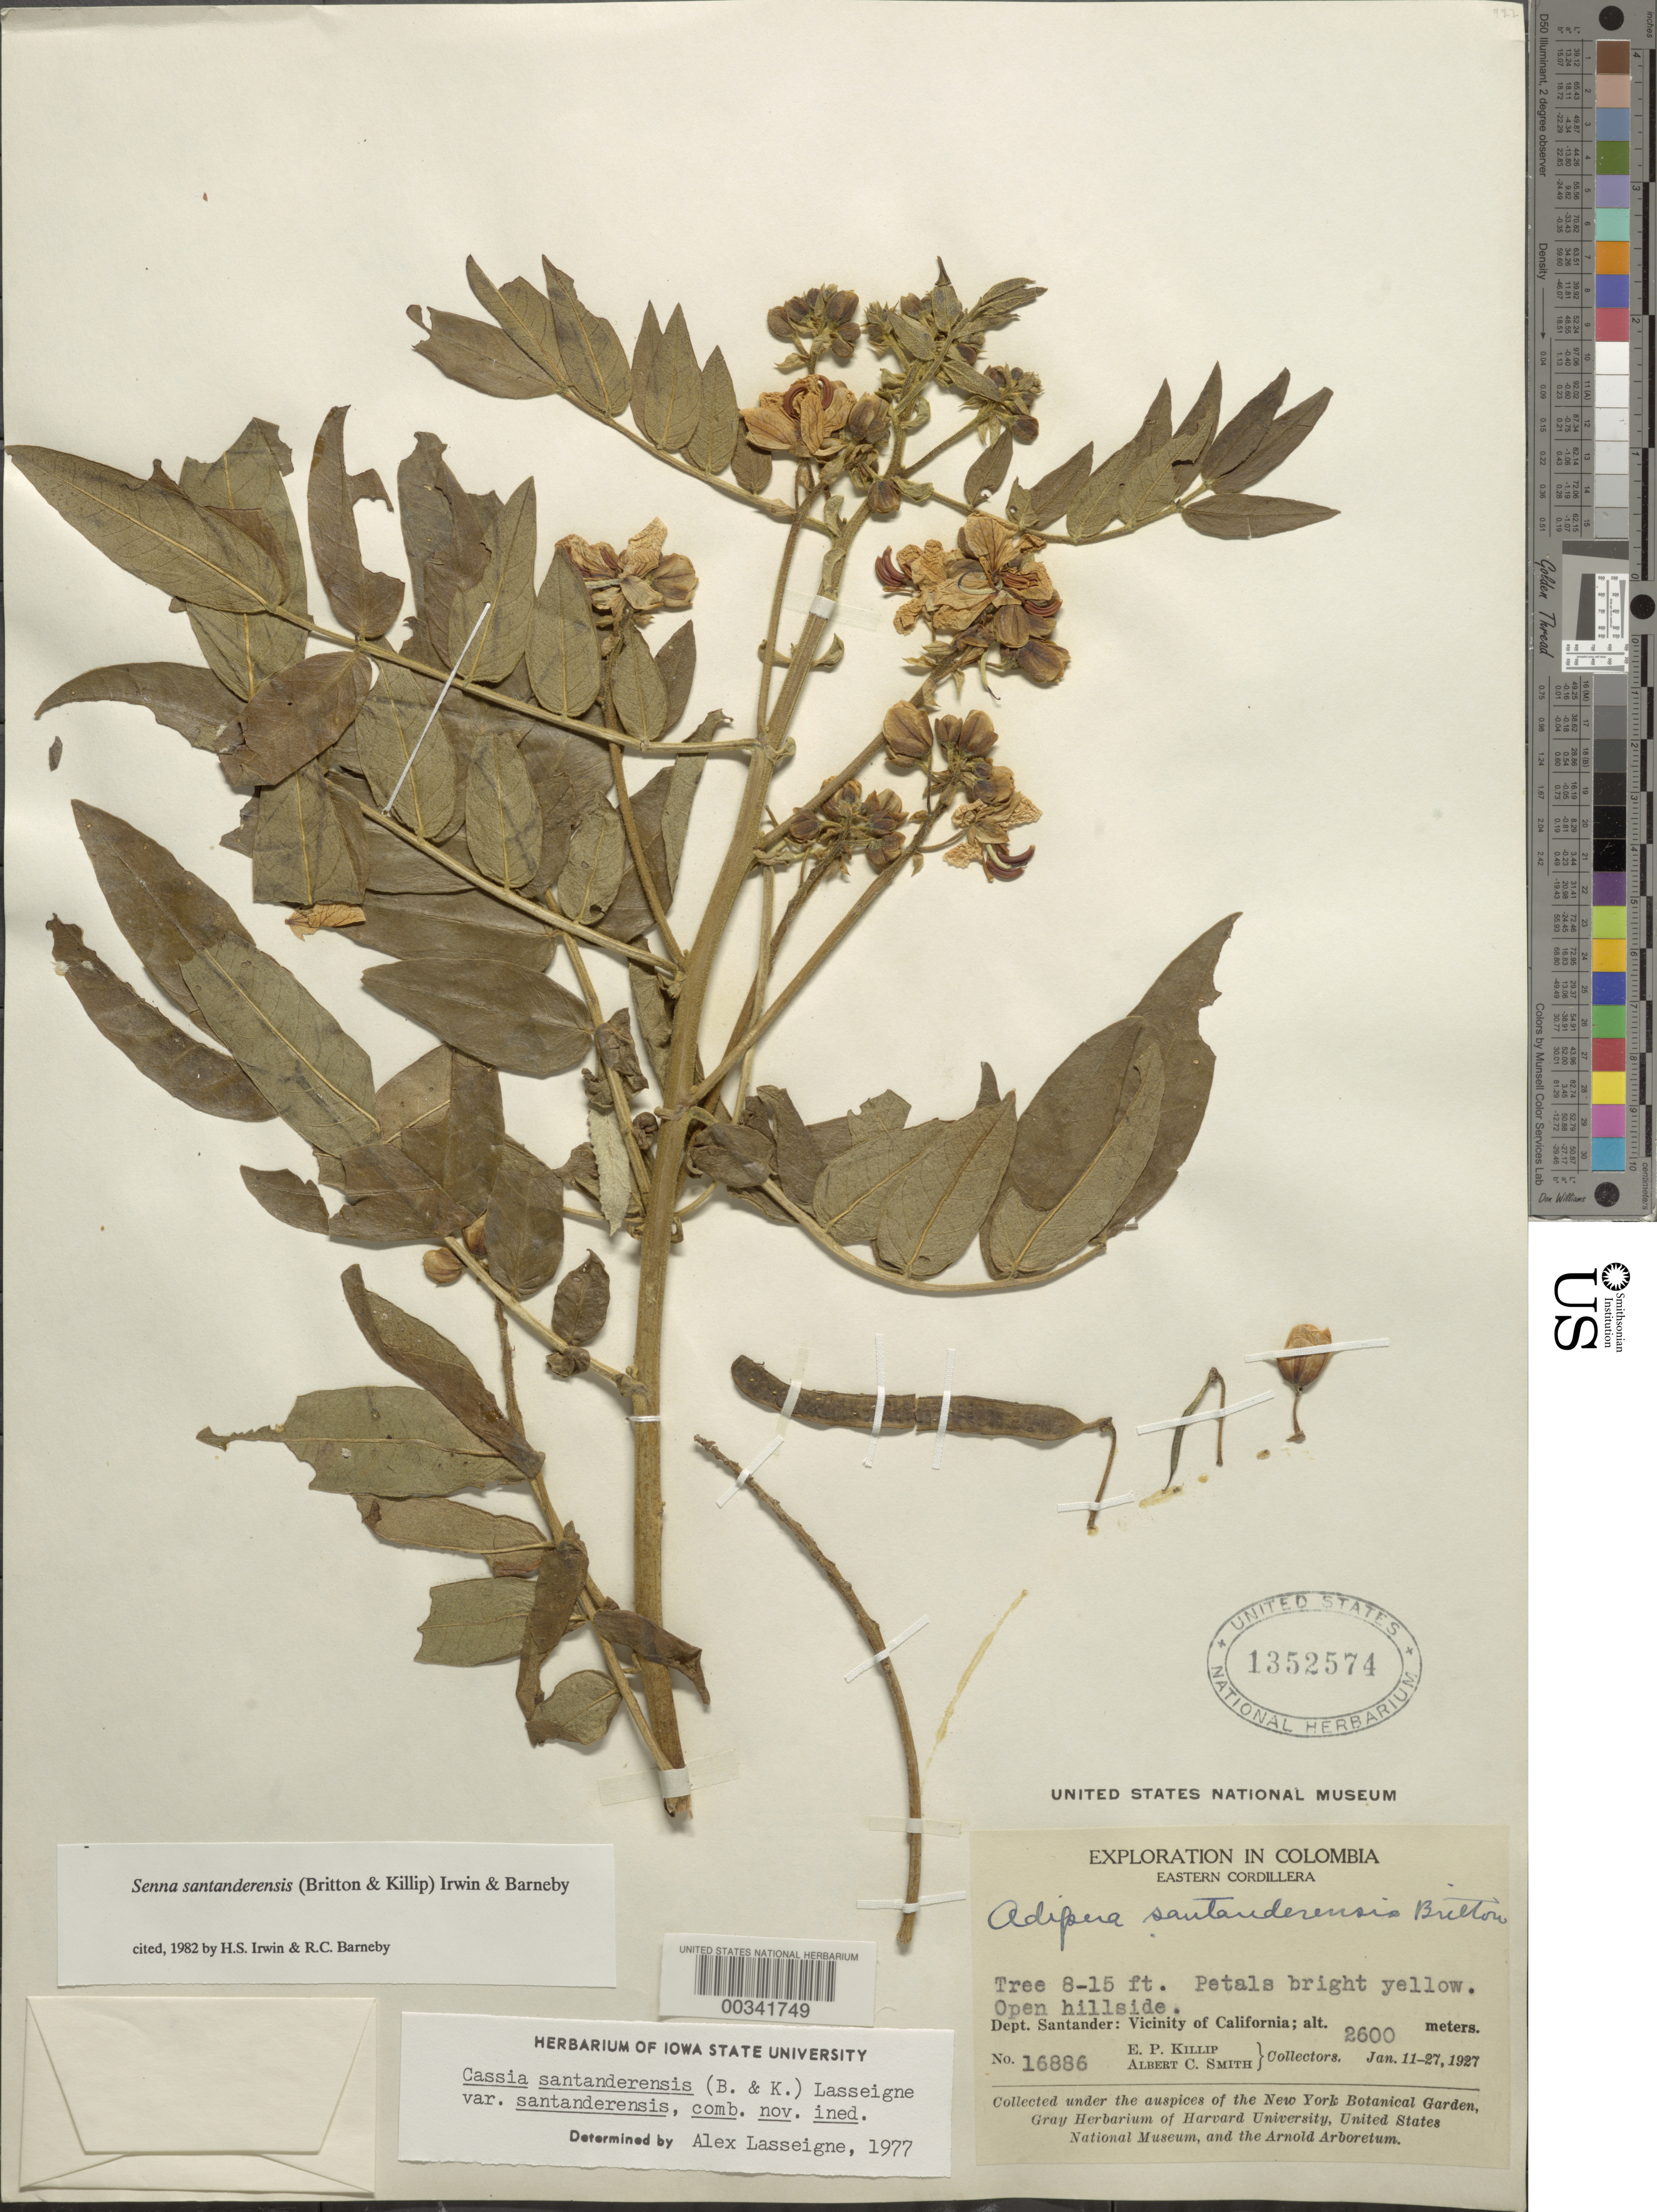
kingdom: Plantae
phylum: Tracheophyta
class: Magnoliopsida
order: Fabales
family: Fabaceae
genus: Senna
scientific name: Senna santanderensis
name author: (Britton & Killip) H.S. Irwin & Barneby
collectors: E. P. Killip & A. C. Smith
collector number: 16886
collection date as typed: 11 Jan 1927 to 27 Jan 1927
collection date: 1927-01-11/1927-01-27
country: Colombia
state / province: Santander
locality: Vicinity of California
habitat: Open hillside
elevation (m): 2600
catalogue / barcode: US 1352574